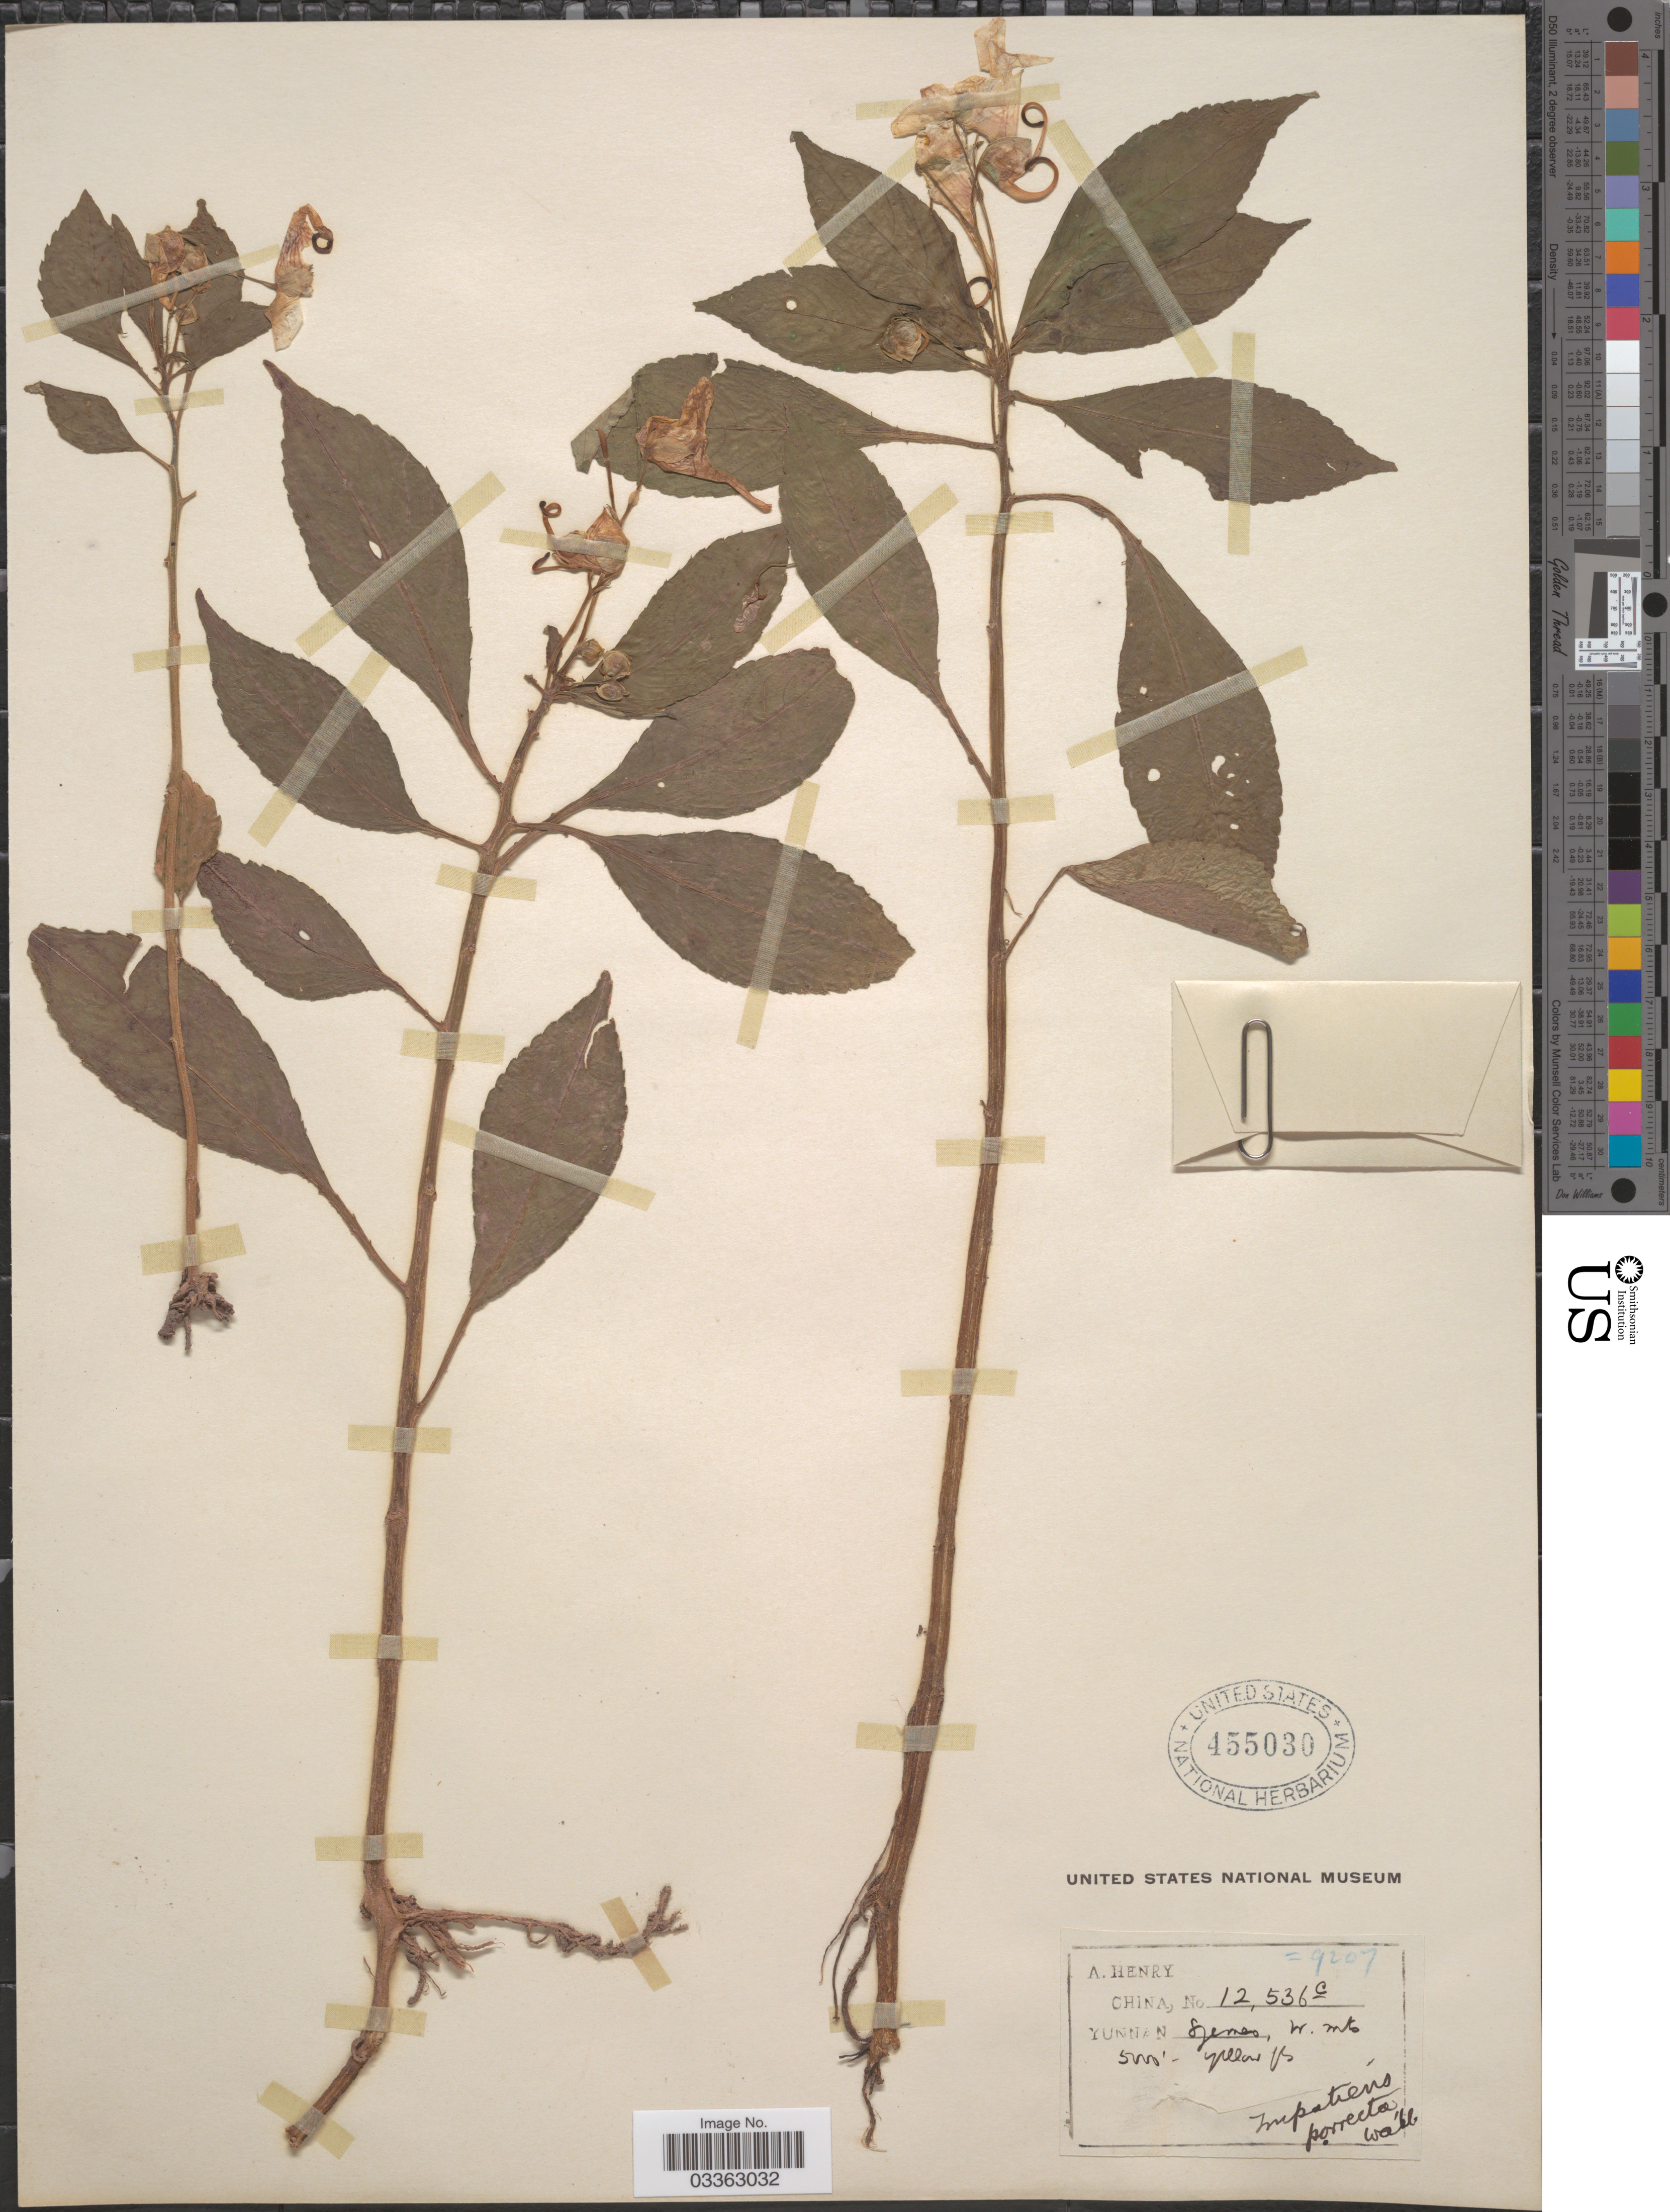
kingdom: Plantae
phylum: Tracheophyta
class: Magnoliopsida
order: Ericales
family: Balsaminaceae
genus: Impatiens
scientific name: Impatiens porrecta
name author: Wall.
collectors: A. Henry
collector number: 12536 C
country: China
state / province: Yunnan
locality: Szemoa, W. mts.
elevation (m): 1524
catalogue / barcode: US 455030